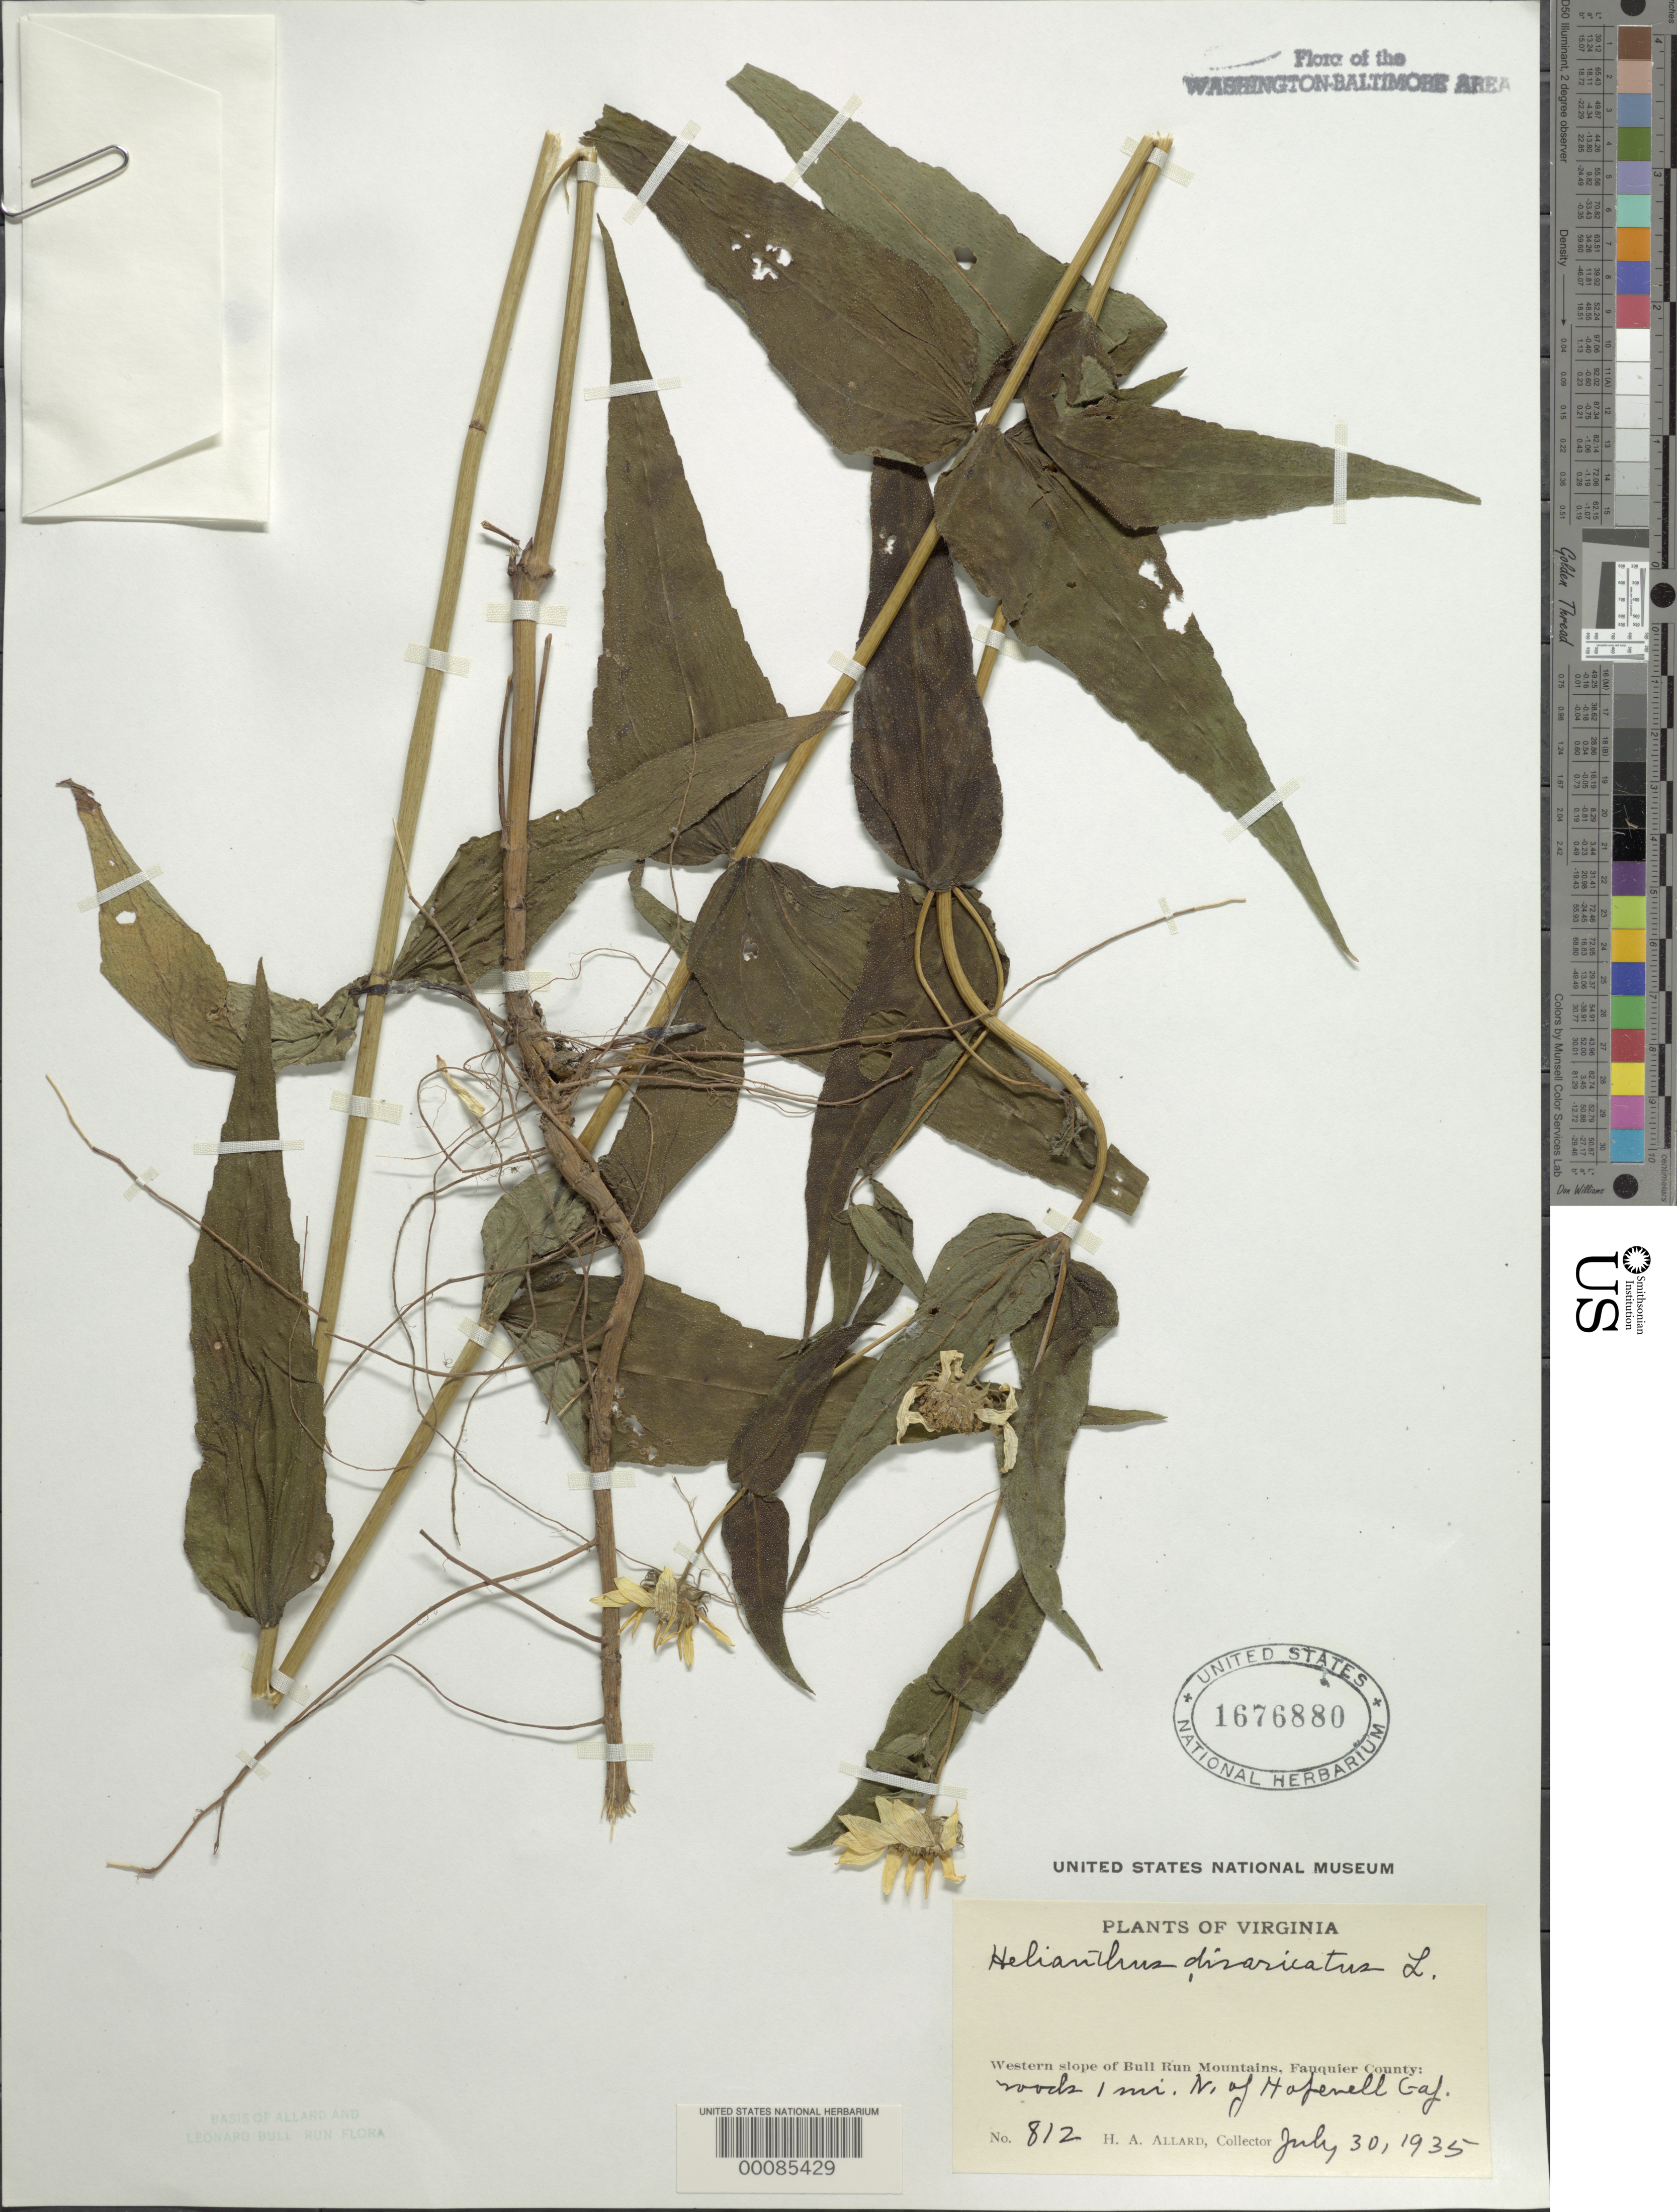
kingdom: Plantae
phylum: Tracheophyta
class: Magnoliopsida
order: Asterales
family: Asteraceae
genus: Helianthus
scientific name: Helianthus divaricatus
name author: L.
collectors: H. A. Allard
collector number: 812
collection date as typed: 30 Jul 1935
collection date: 1935-07-30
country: United States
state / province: Virginia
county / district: Fauquier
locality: North of Hopewell Gap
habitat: Woods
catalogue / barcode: US 1676880